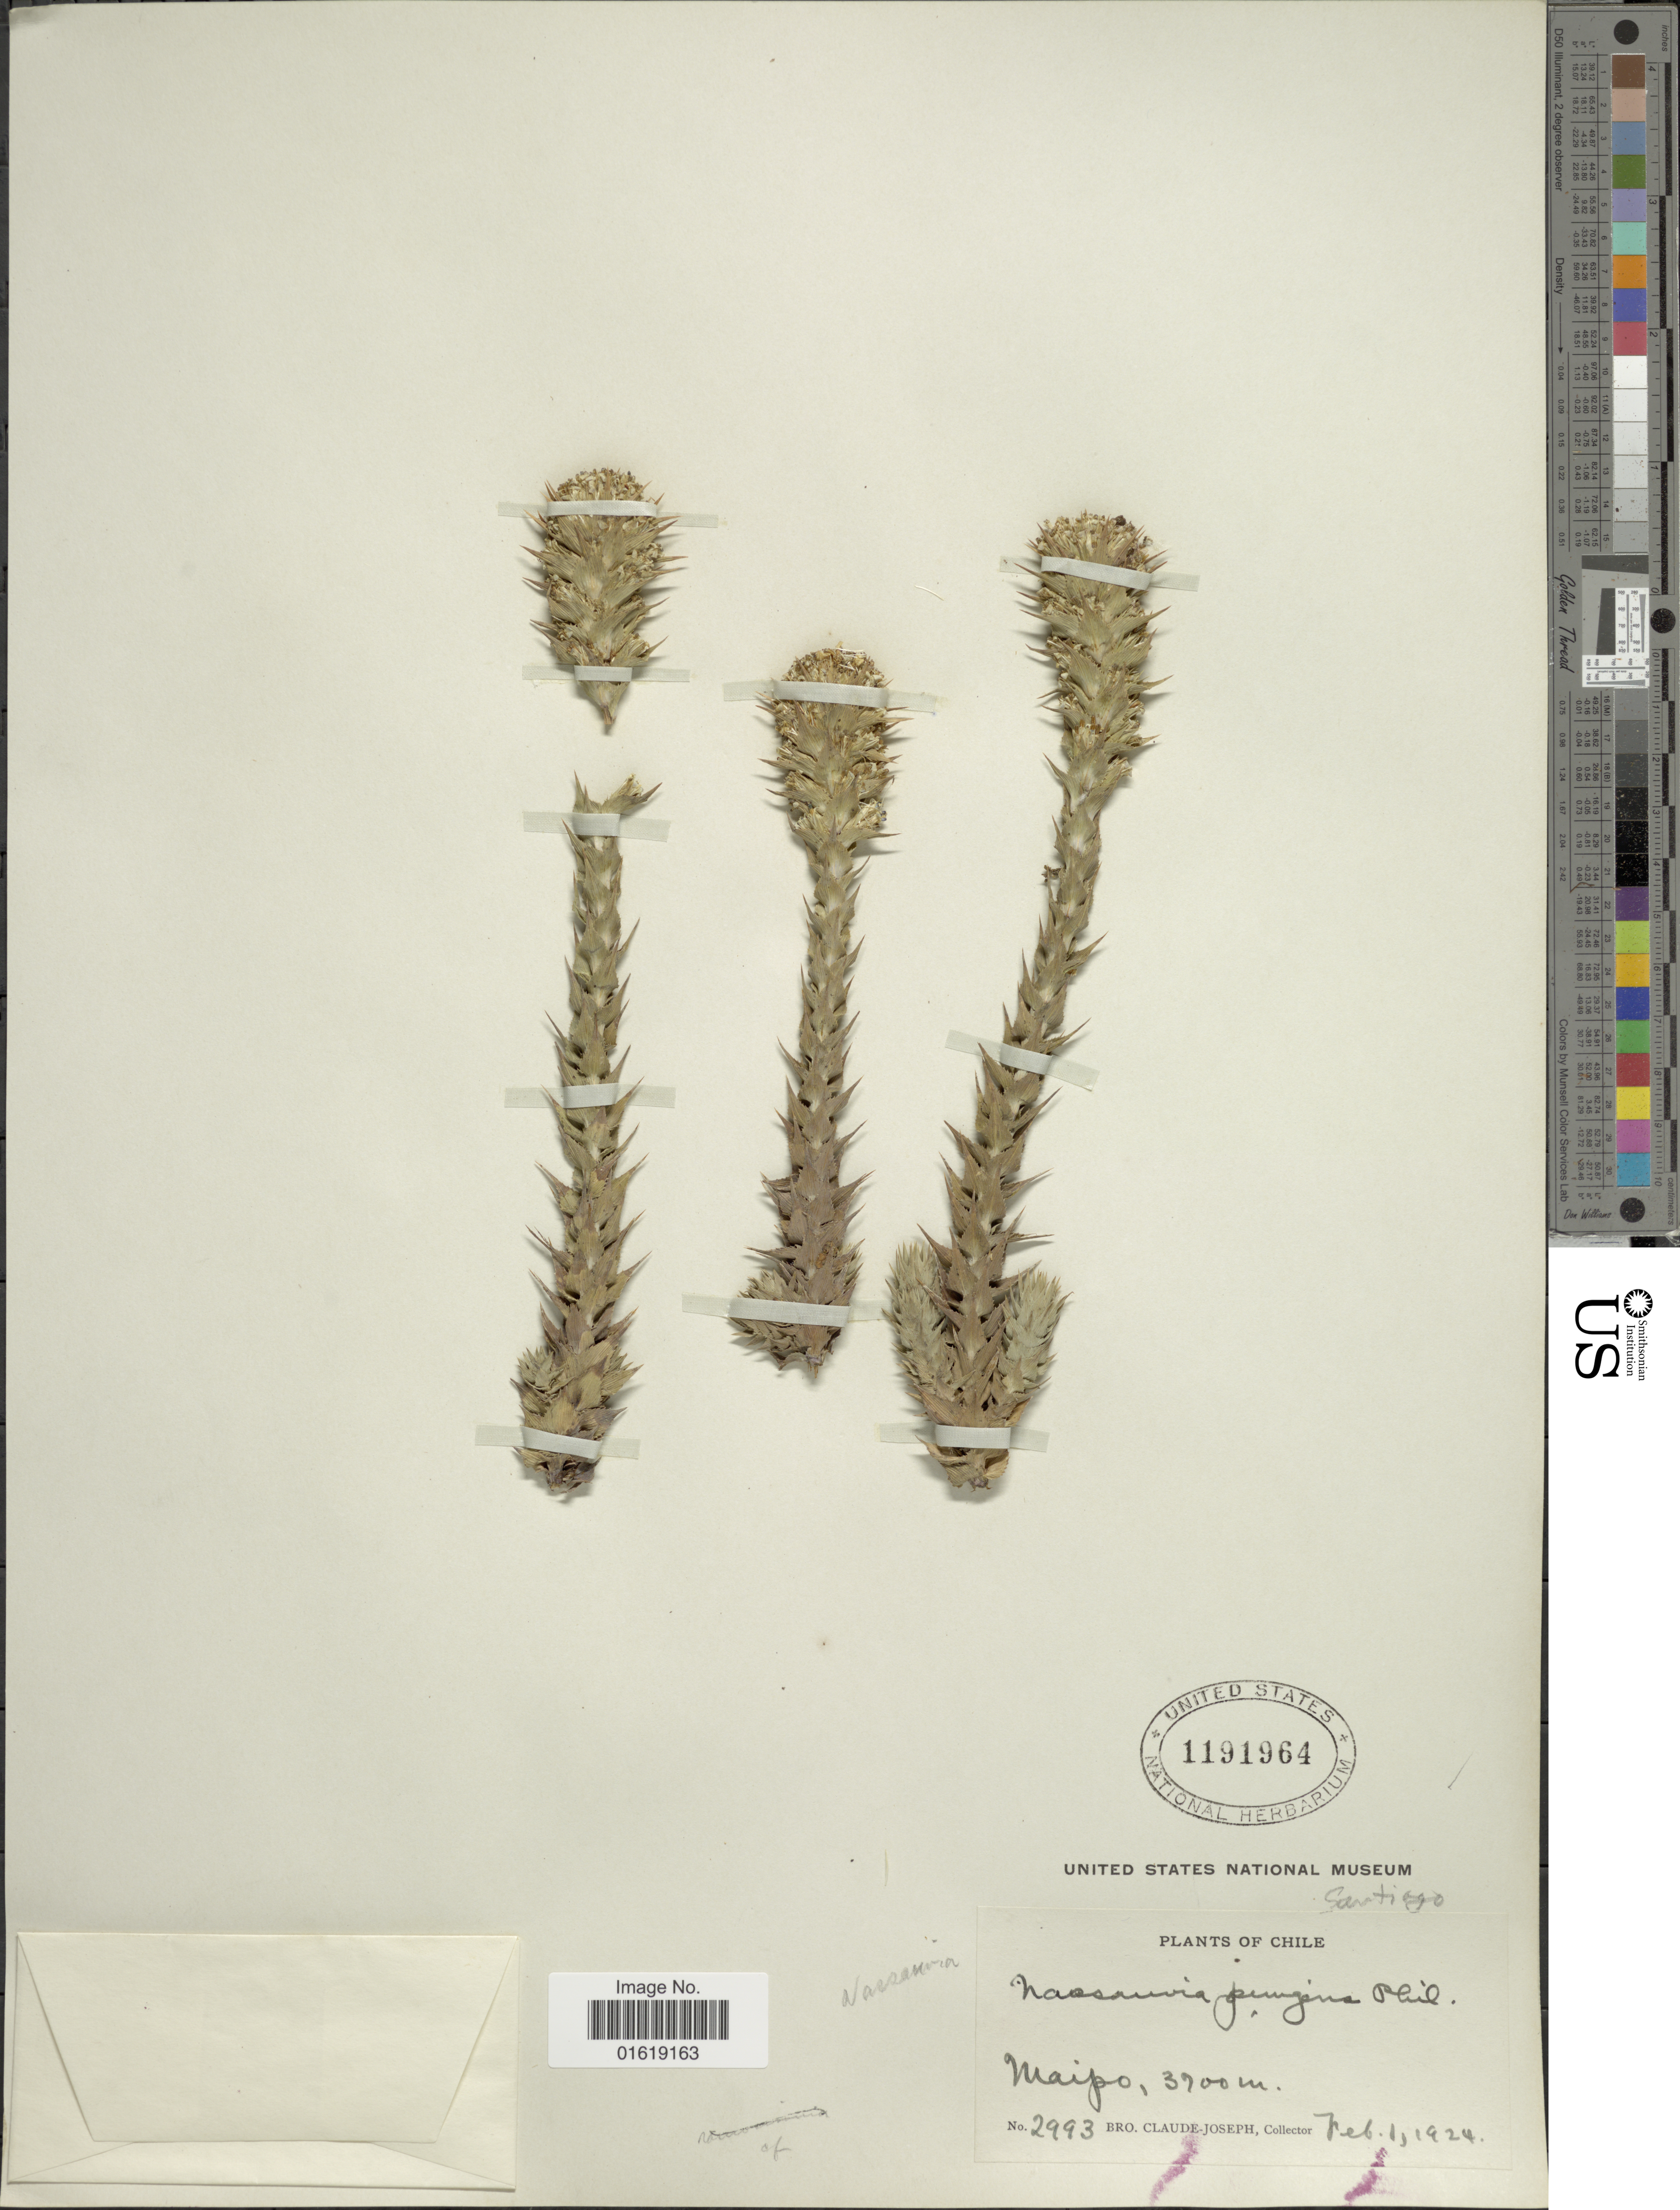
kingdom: Plantae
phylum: Tracheophyta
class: Magnoliopsida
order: Asterales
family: Asteraceae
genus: Nassauvia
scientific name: Nassauvia pyramidalis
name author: Meyen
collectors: Bro. Claude-Joseph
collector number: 2993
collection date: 1924-02-01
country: Chile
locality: Maipo.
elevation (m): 3700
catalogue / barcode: US 1191964